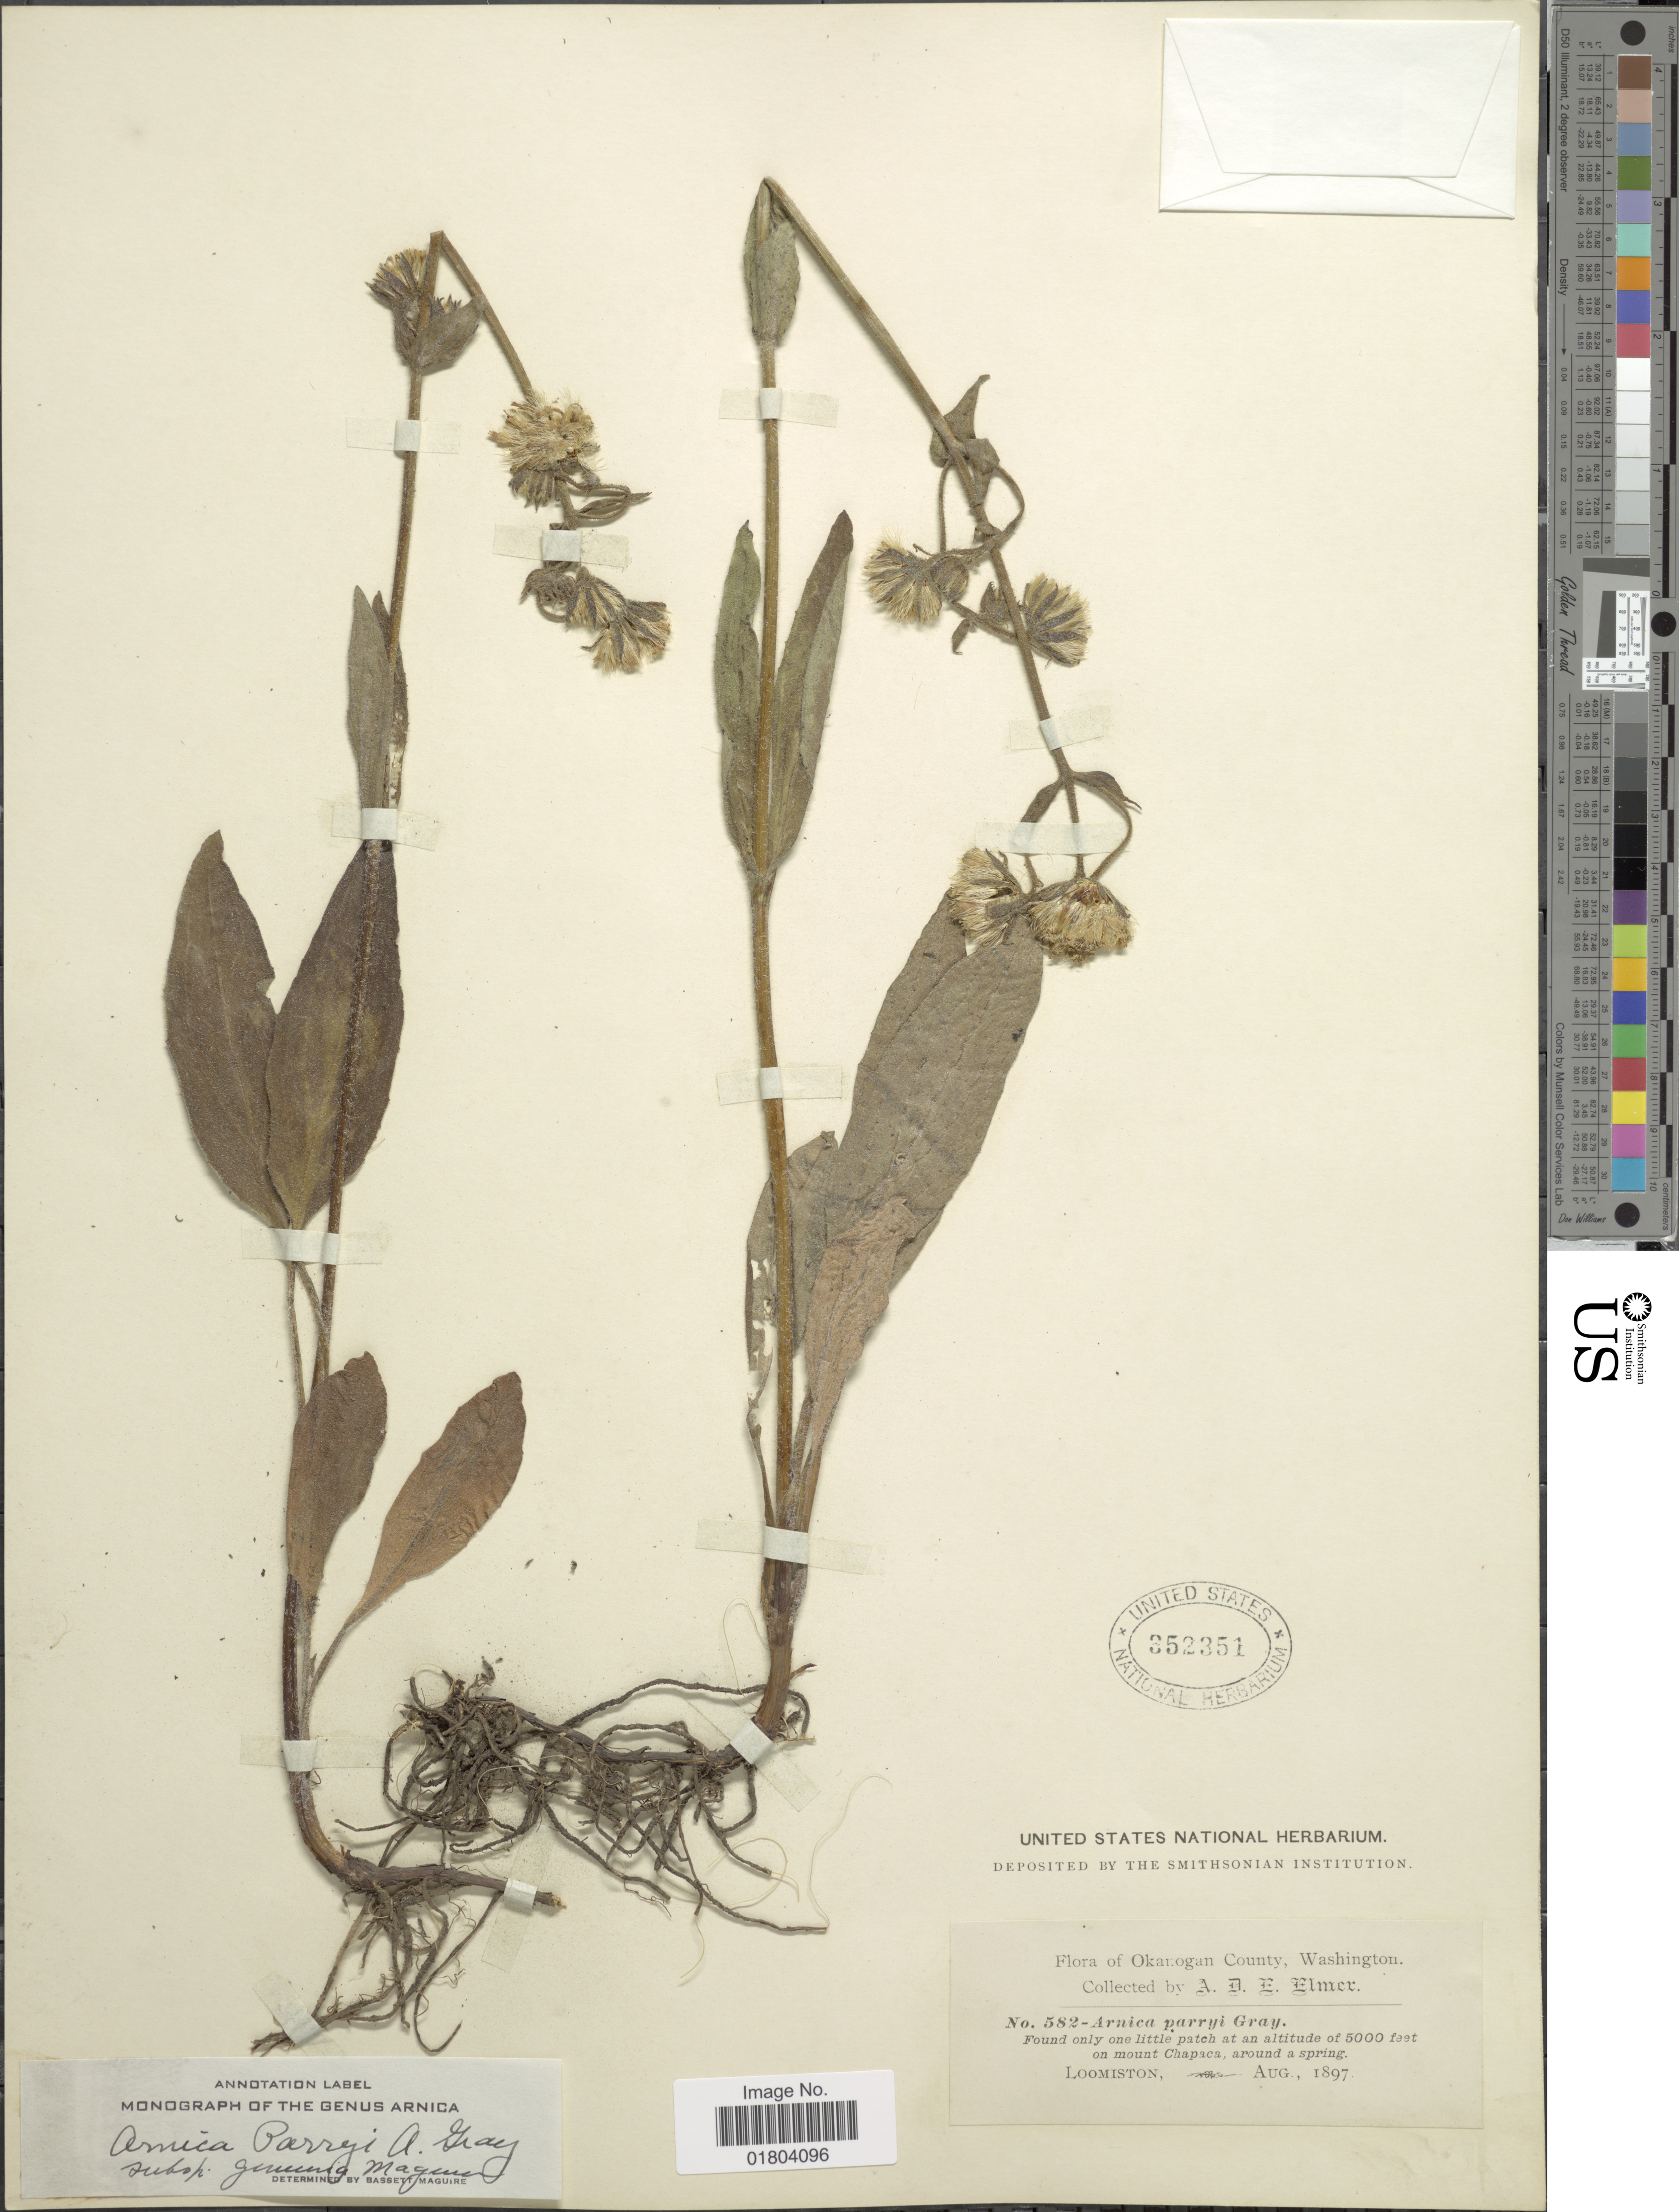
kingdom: Plantae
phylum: Tracheophyta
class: Magnoliopsida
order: Asterales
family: Asteraceae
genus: Arnica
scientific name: Arnica parryi subsp. genuina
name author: Maguire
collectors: A. D. E. Elmer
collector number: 582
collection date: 1897-08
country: United States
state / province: Washington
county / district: Okanogan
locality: Okanogan County, Found only one little patch on mount Chapaca, around a spring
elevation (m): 1524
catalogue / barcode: US 352351